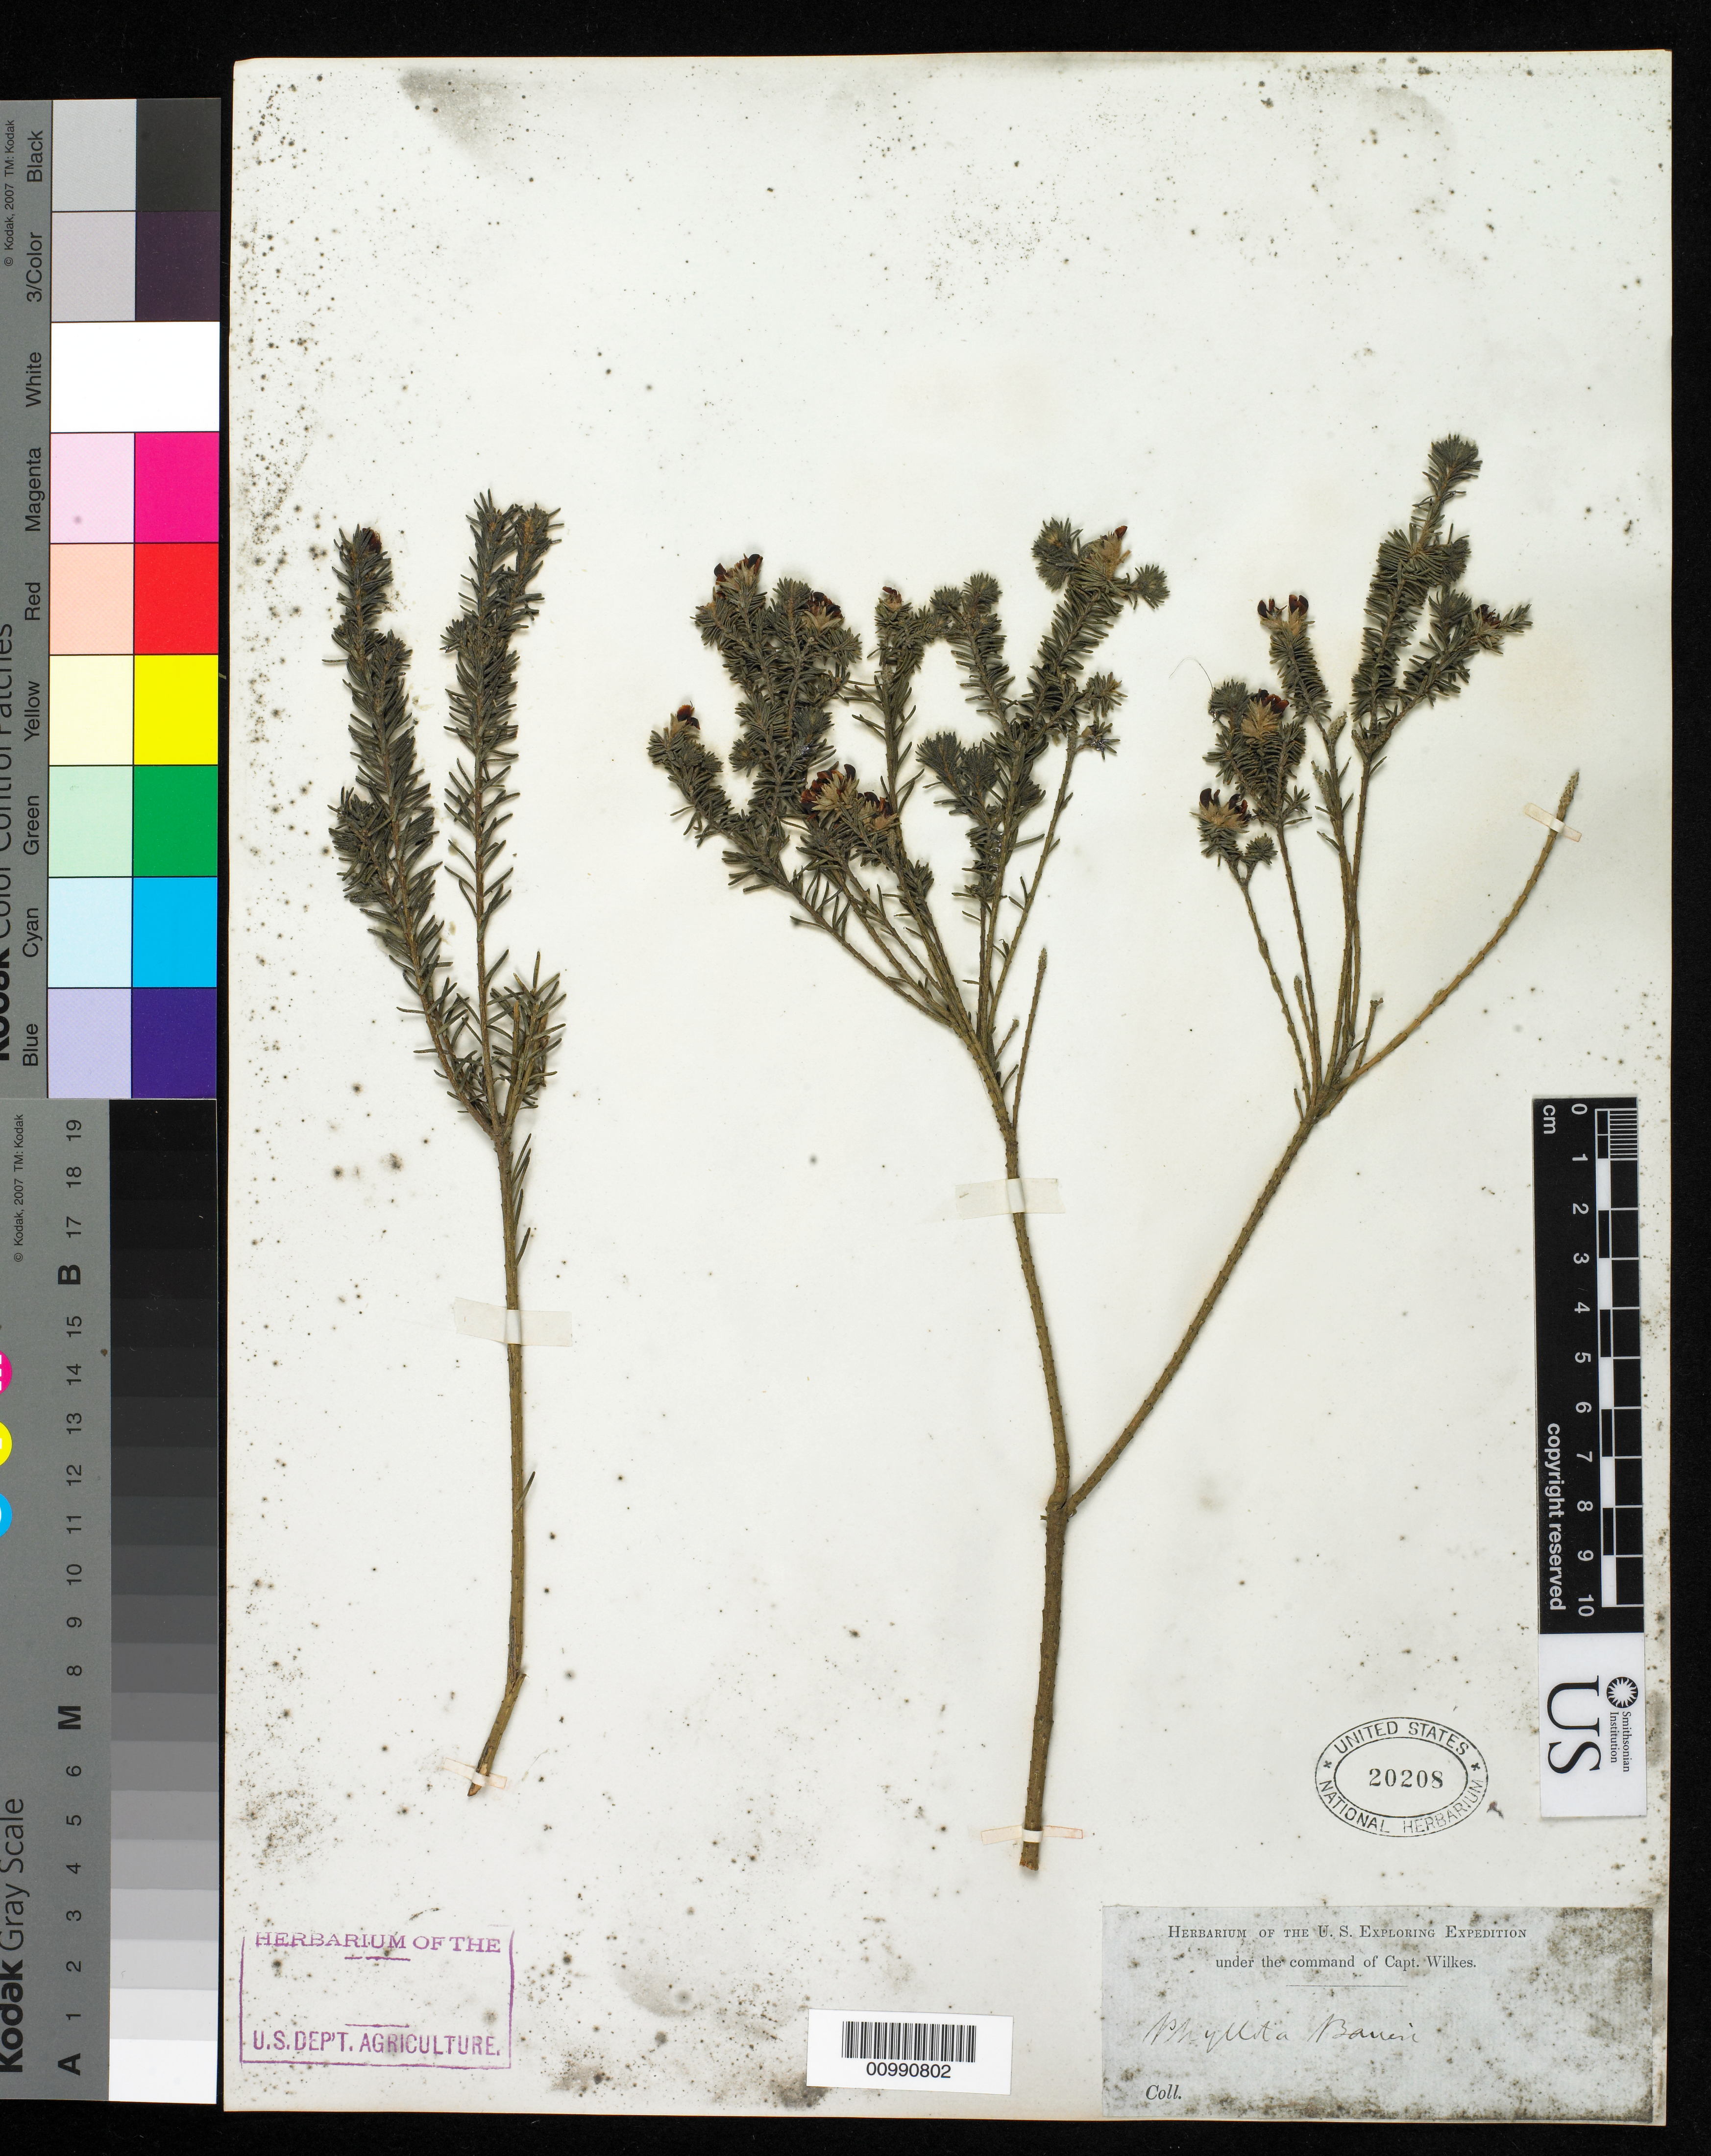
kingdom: Plantae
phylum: Tracheophyta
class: Magnoliopsida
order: Fabales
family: Fabaceae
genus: Phyllota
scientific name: Phyllota baueri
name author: Benth.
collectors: Wilkes Explor. Exped.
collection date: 1838/1842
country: Australia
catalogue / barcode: US 20208